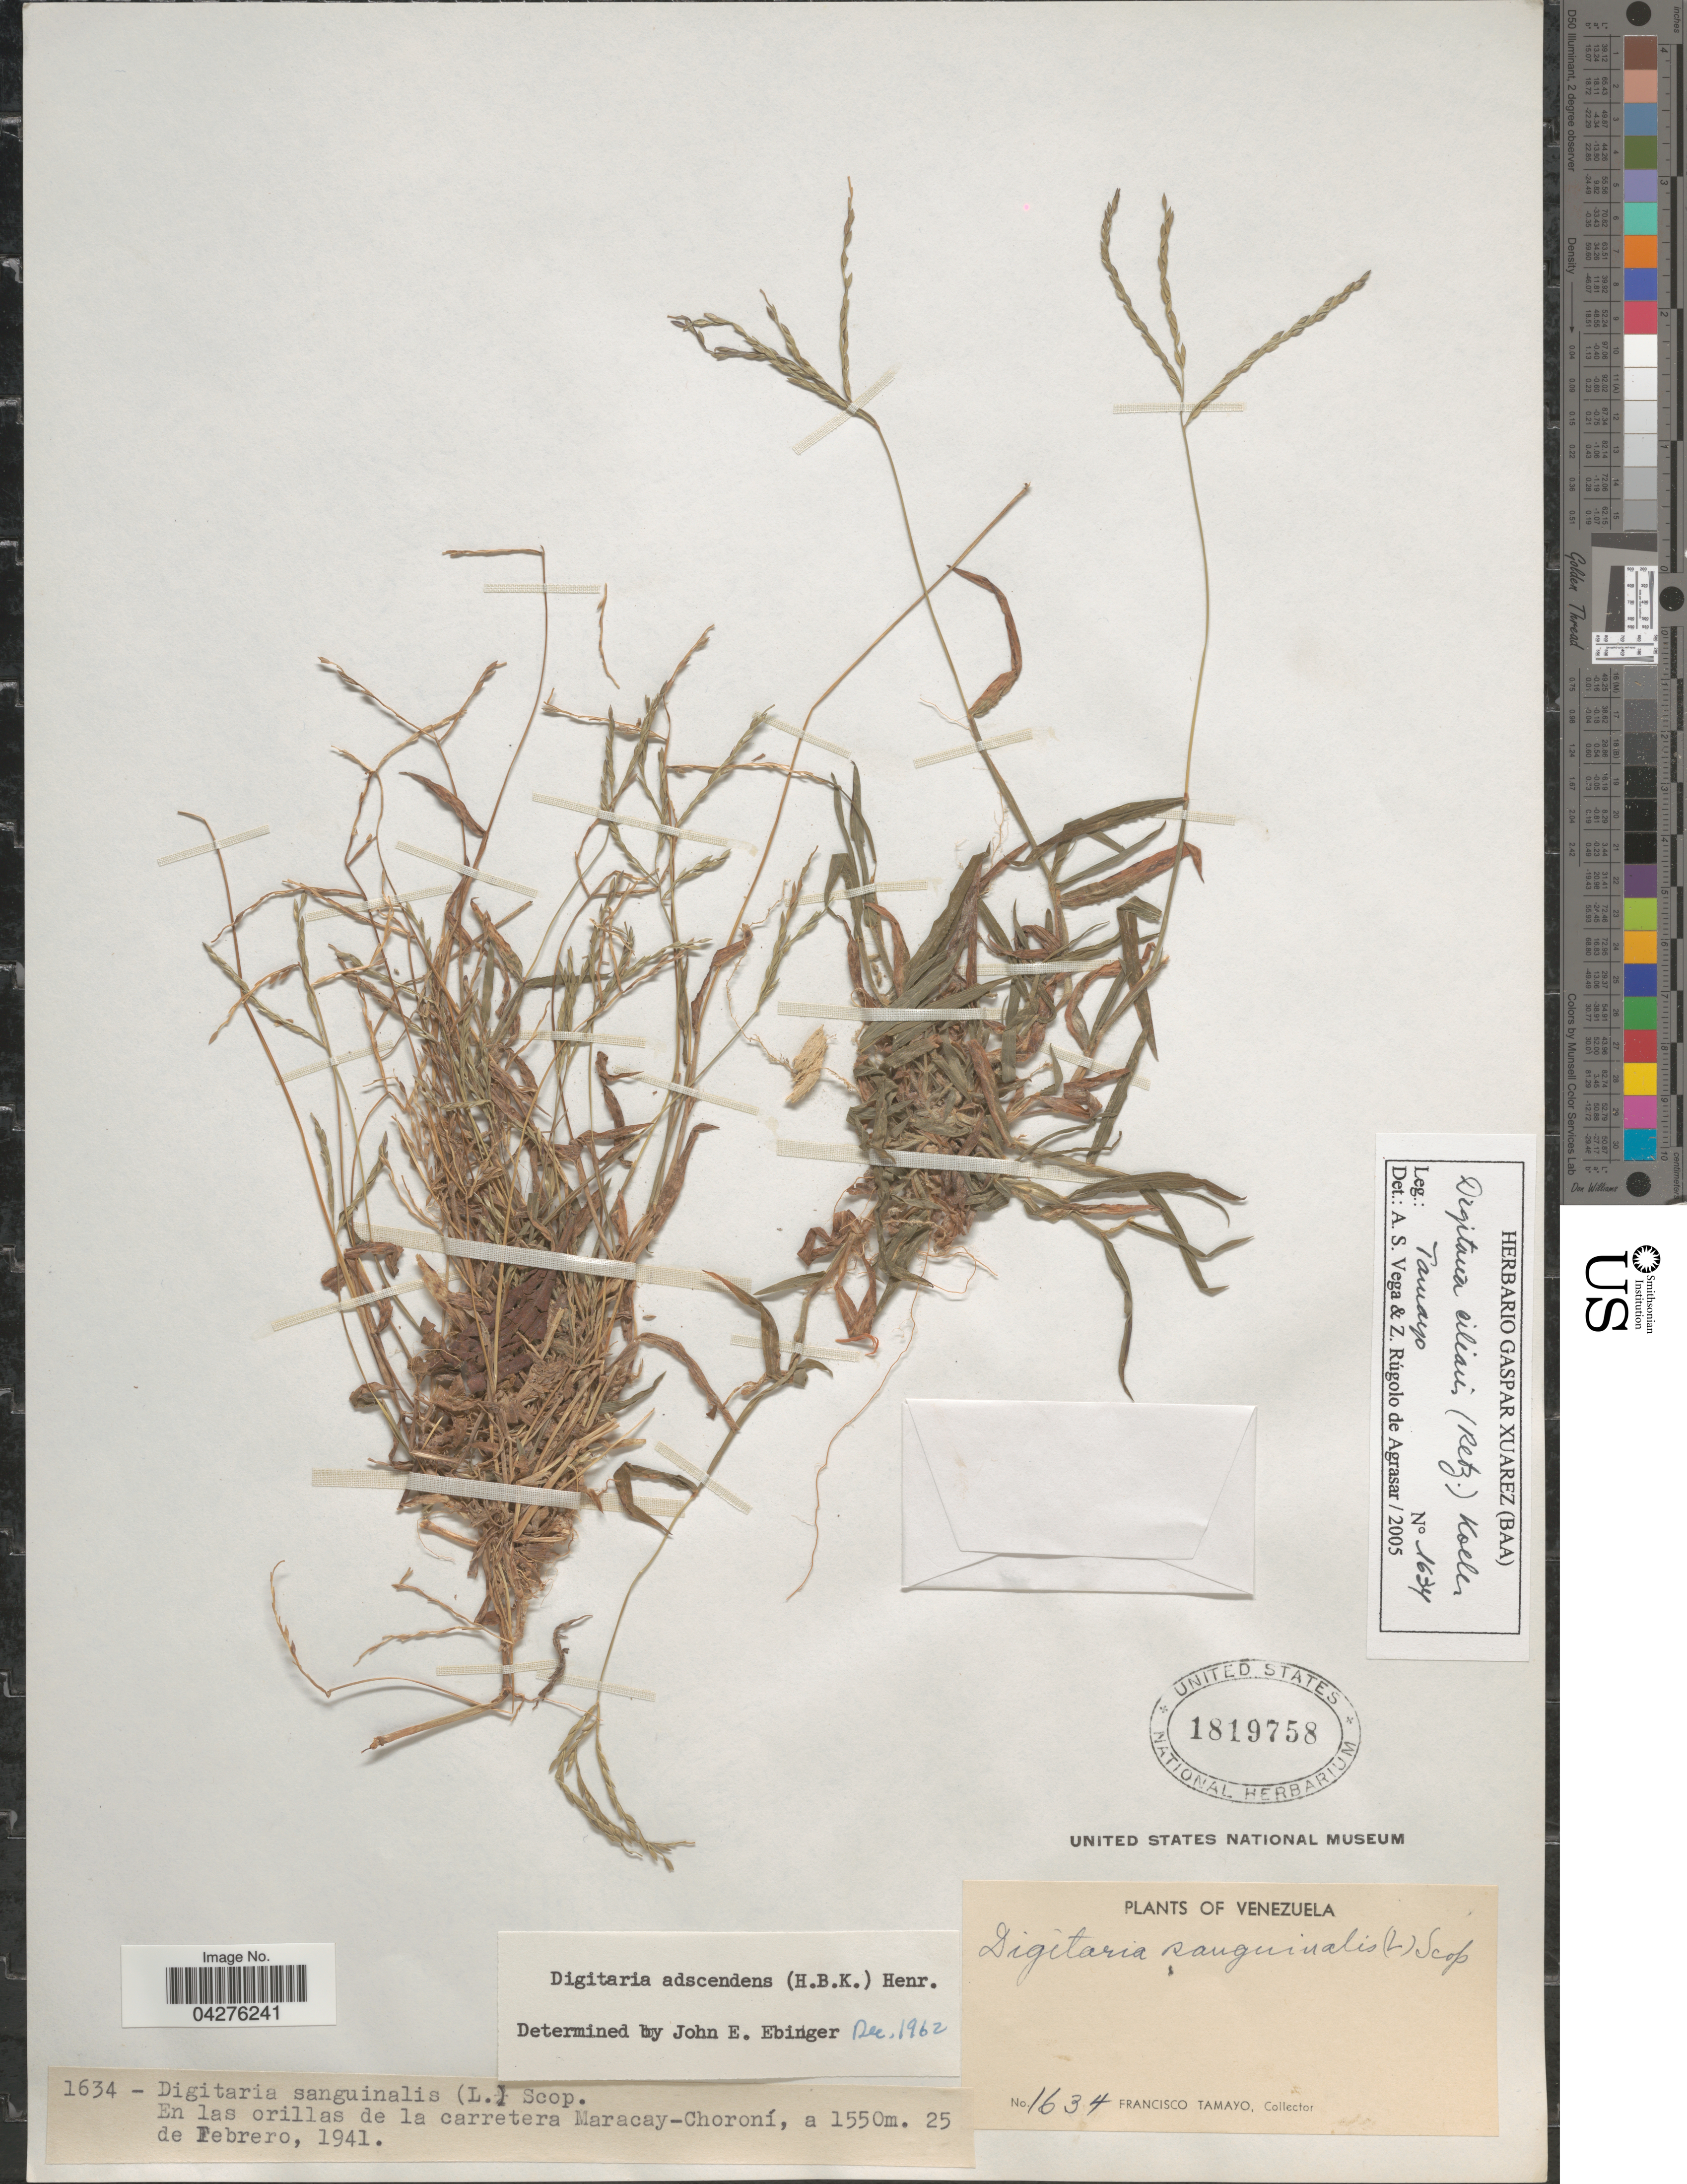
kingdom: Plantae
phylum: Tracheophyta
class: Liliopsida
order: Poales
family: Poaceae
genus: Digitaria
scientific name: Digitaria ciliaris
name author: (Retz.) Koeler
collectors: F. Tamayo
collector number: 1634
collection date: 1941-02-25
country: Venezuela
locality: En las orillas de la carretera Maracay-Choroní.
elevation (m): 1550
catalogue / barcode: US 1819758